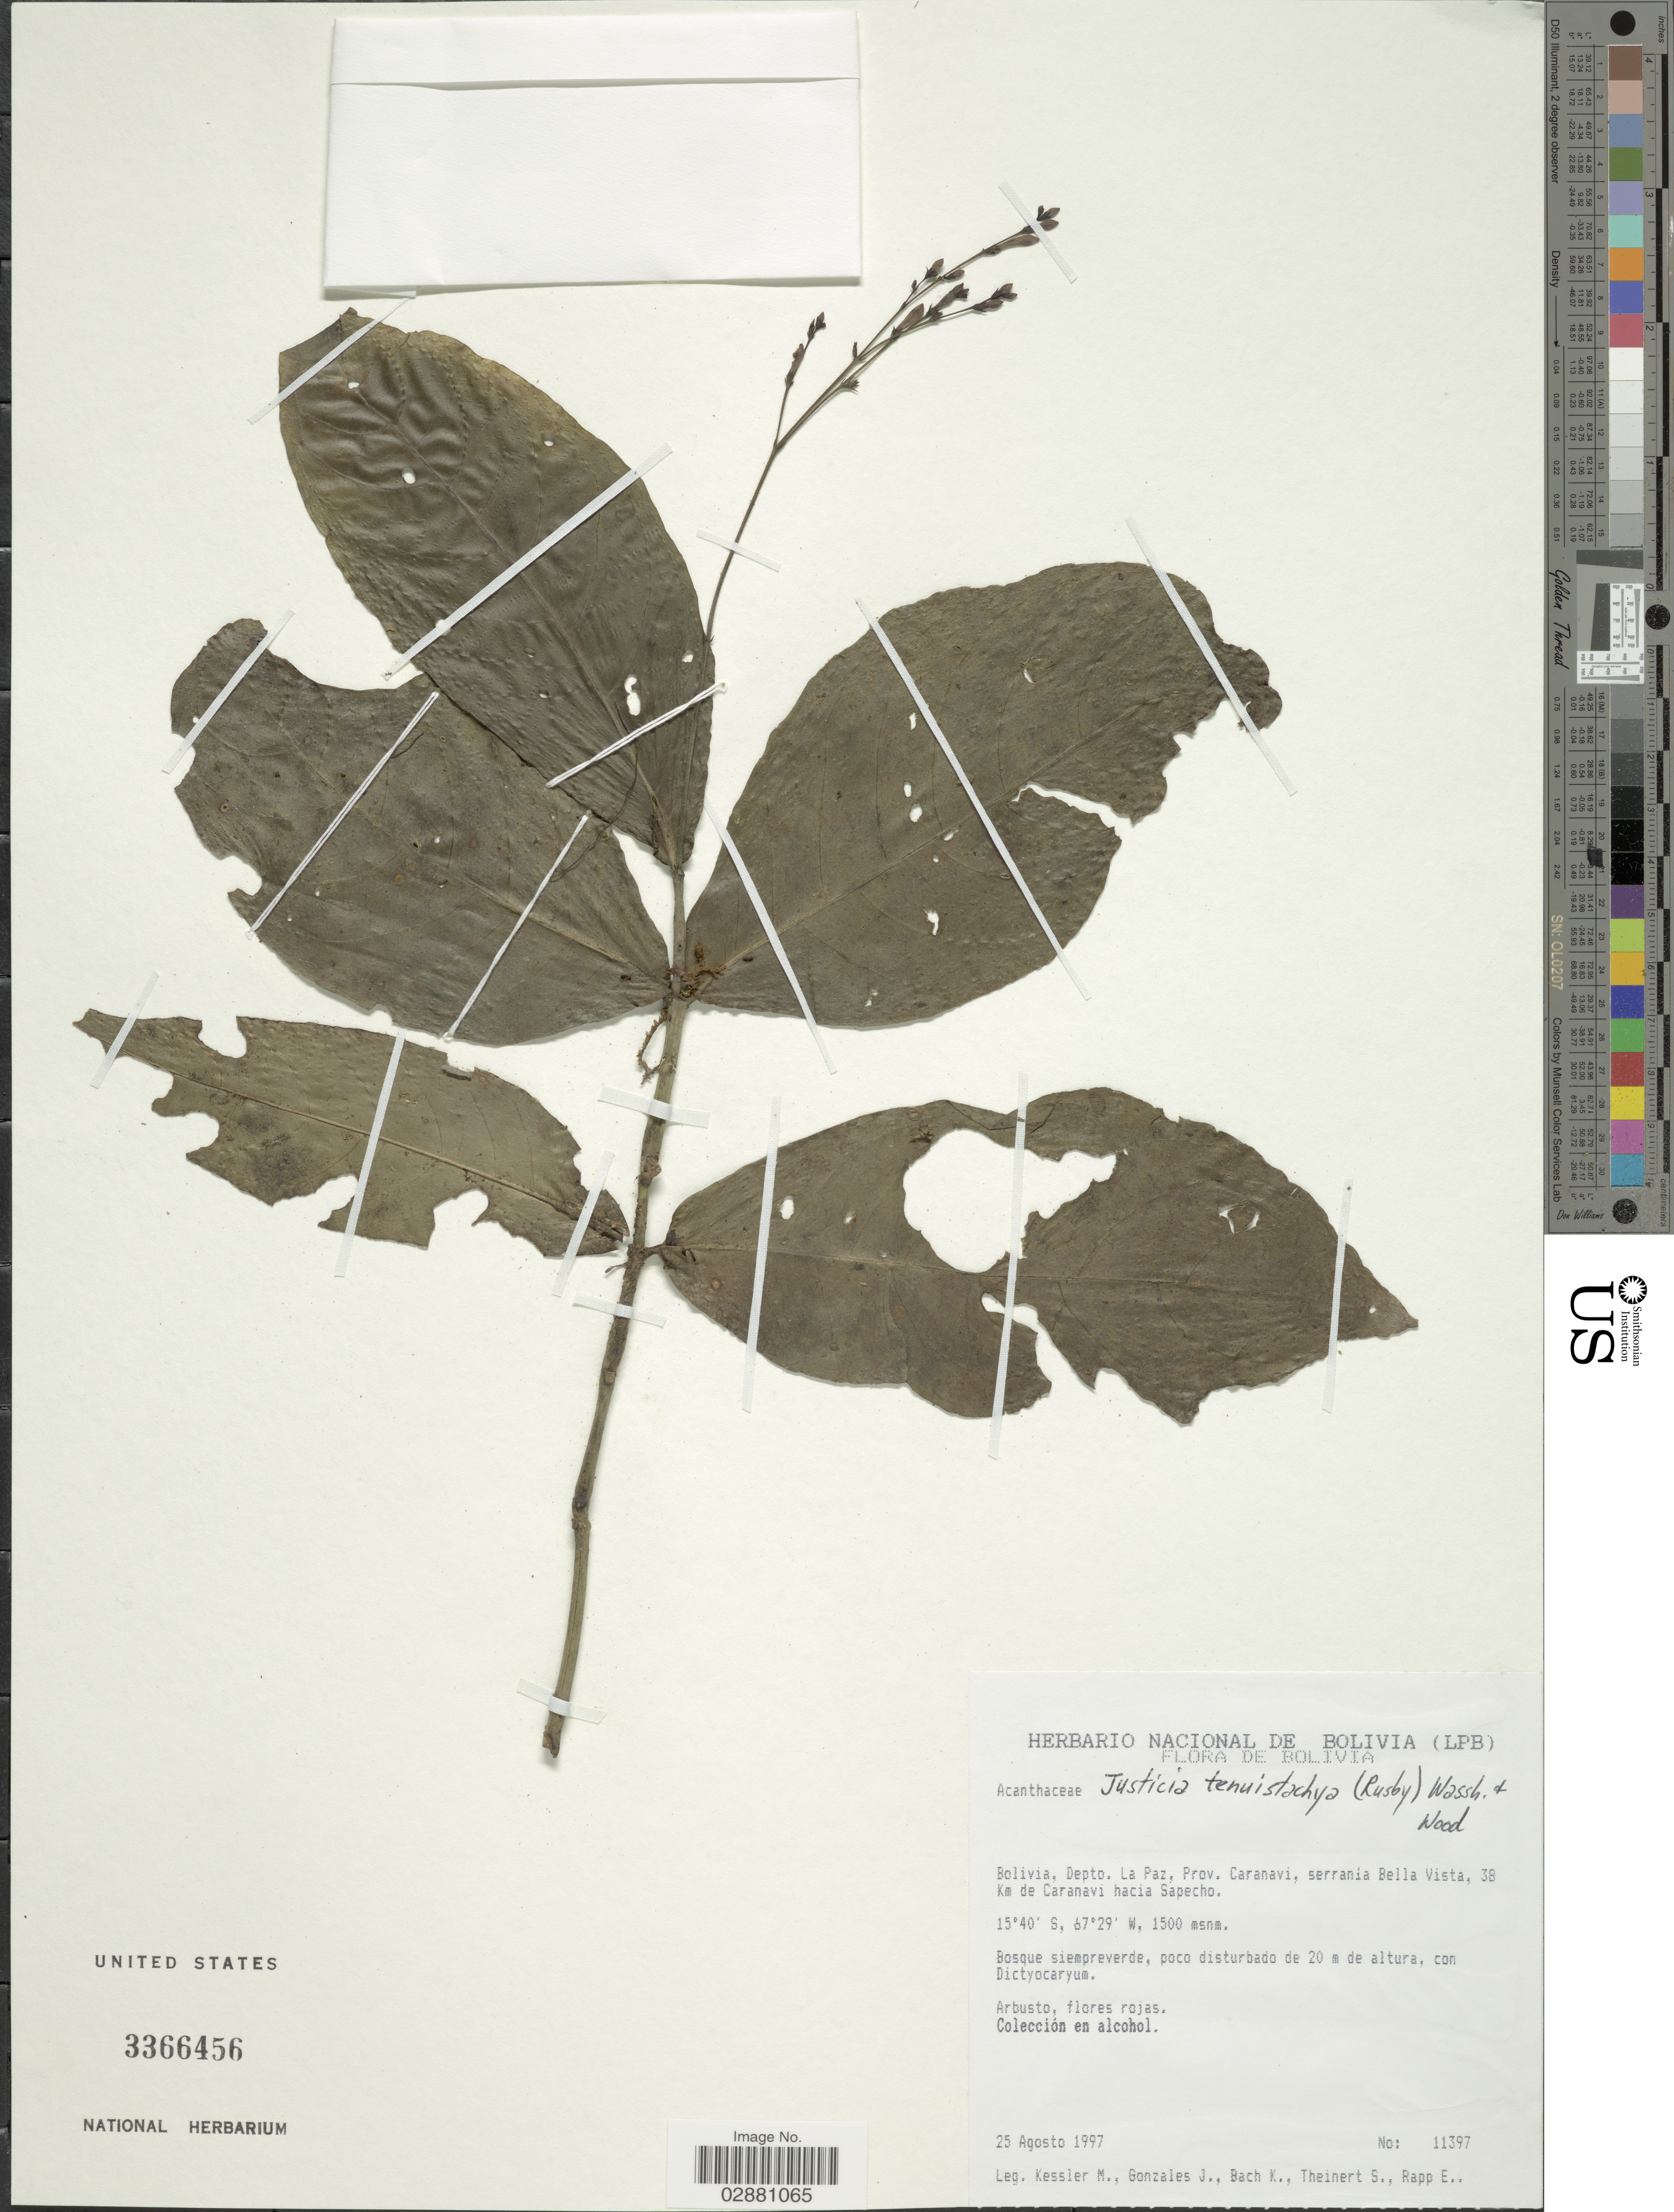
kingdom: Plantae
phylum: Tracheophyta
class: Magnoliopsida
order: Lamiales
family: Acanthaceae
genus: Justicia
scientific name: Justicia tenuistachys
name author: (Rusby) Wassh. & J.R.I. Wood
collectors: M. Kessler, J. Gonzales, K. Bach, S. Theinert & E. Rapp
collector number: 11397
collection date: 1997-08-25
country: Bolivia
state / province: La Paz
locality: Depto. La Paz, Prov. Caranavi, serrania Bella Vista, 38 Km de Caranavi hacia Sapecho.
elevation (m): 1500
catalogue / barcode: US 3366456